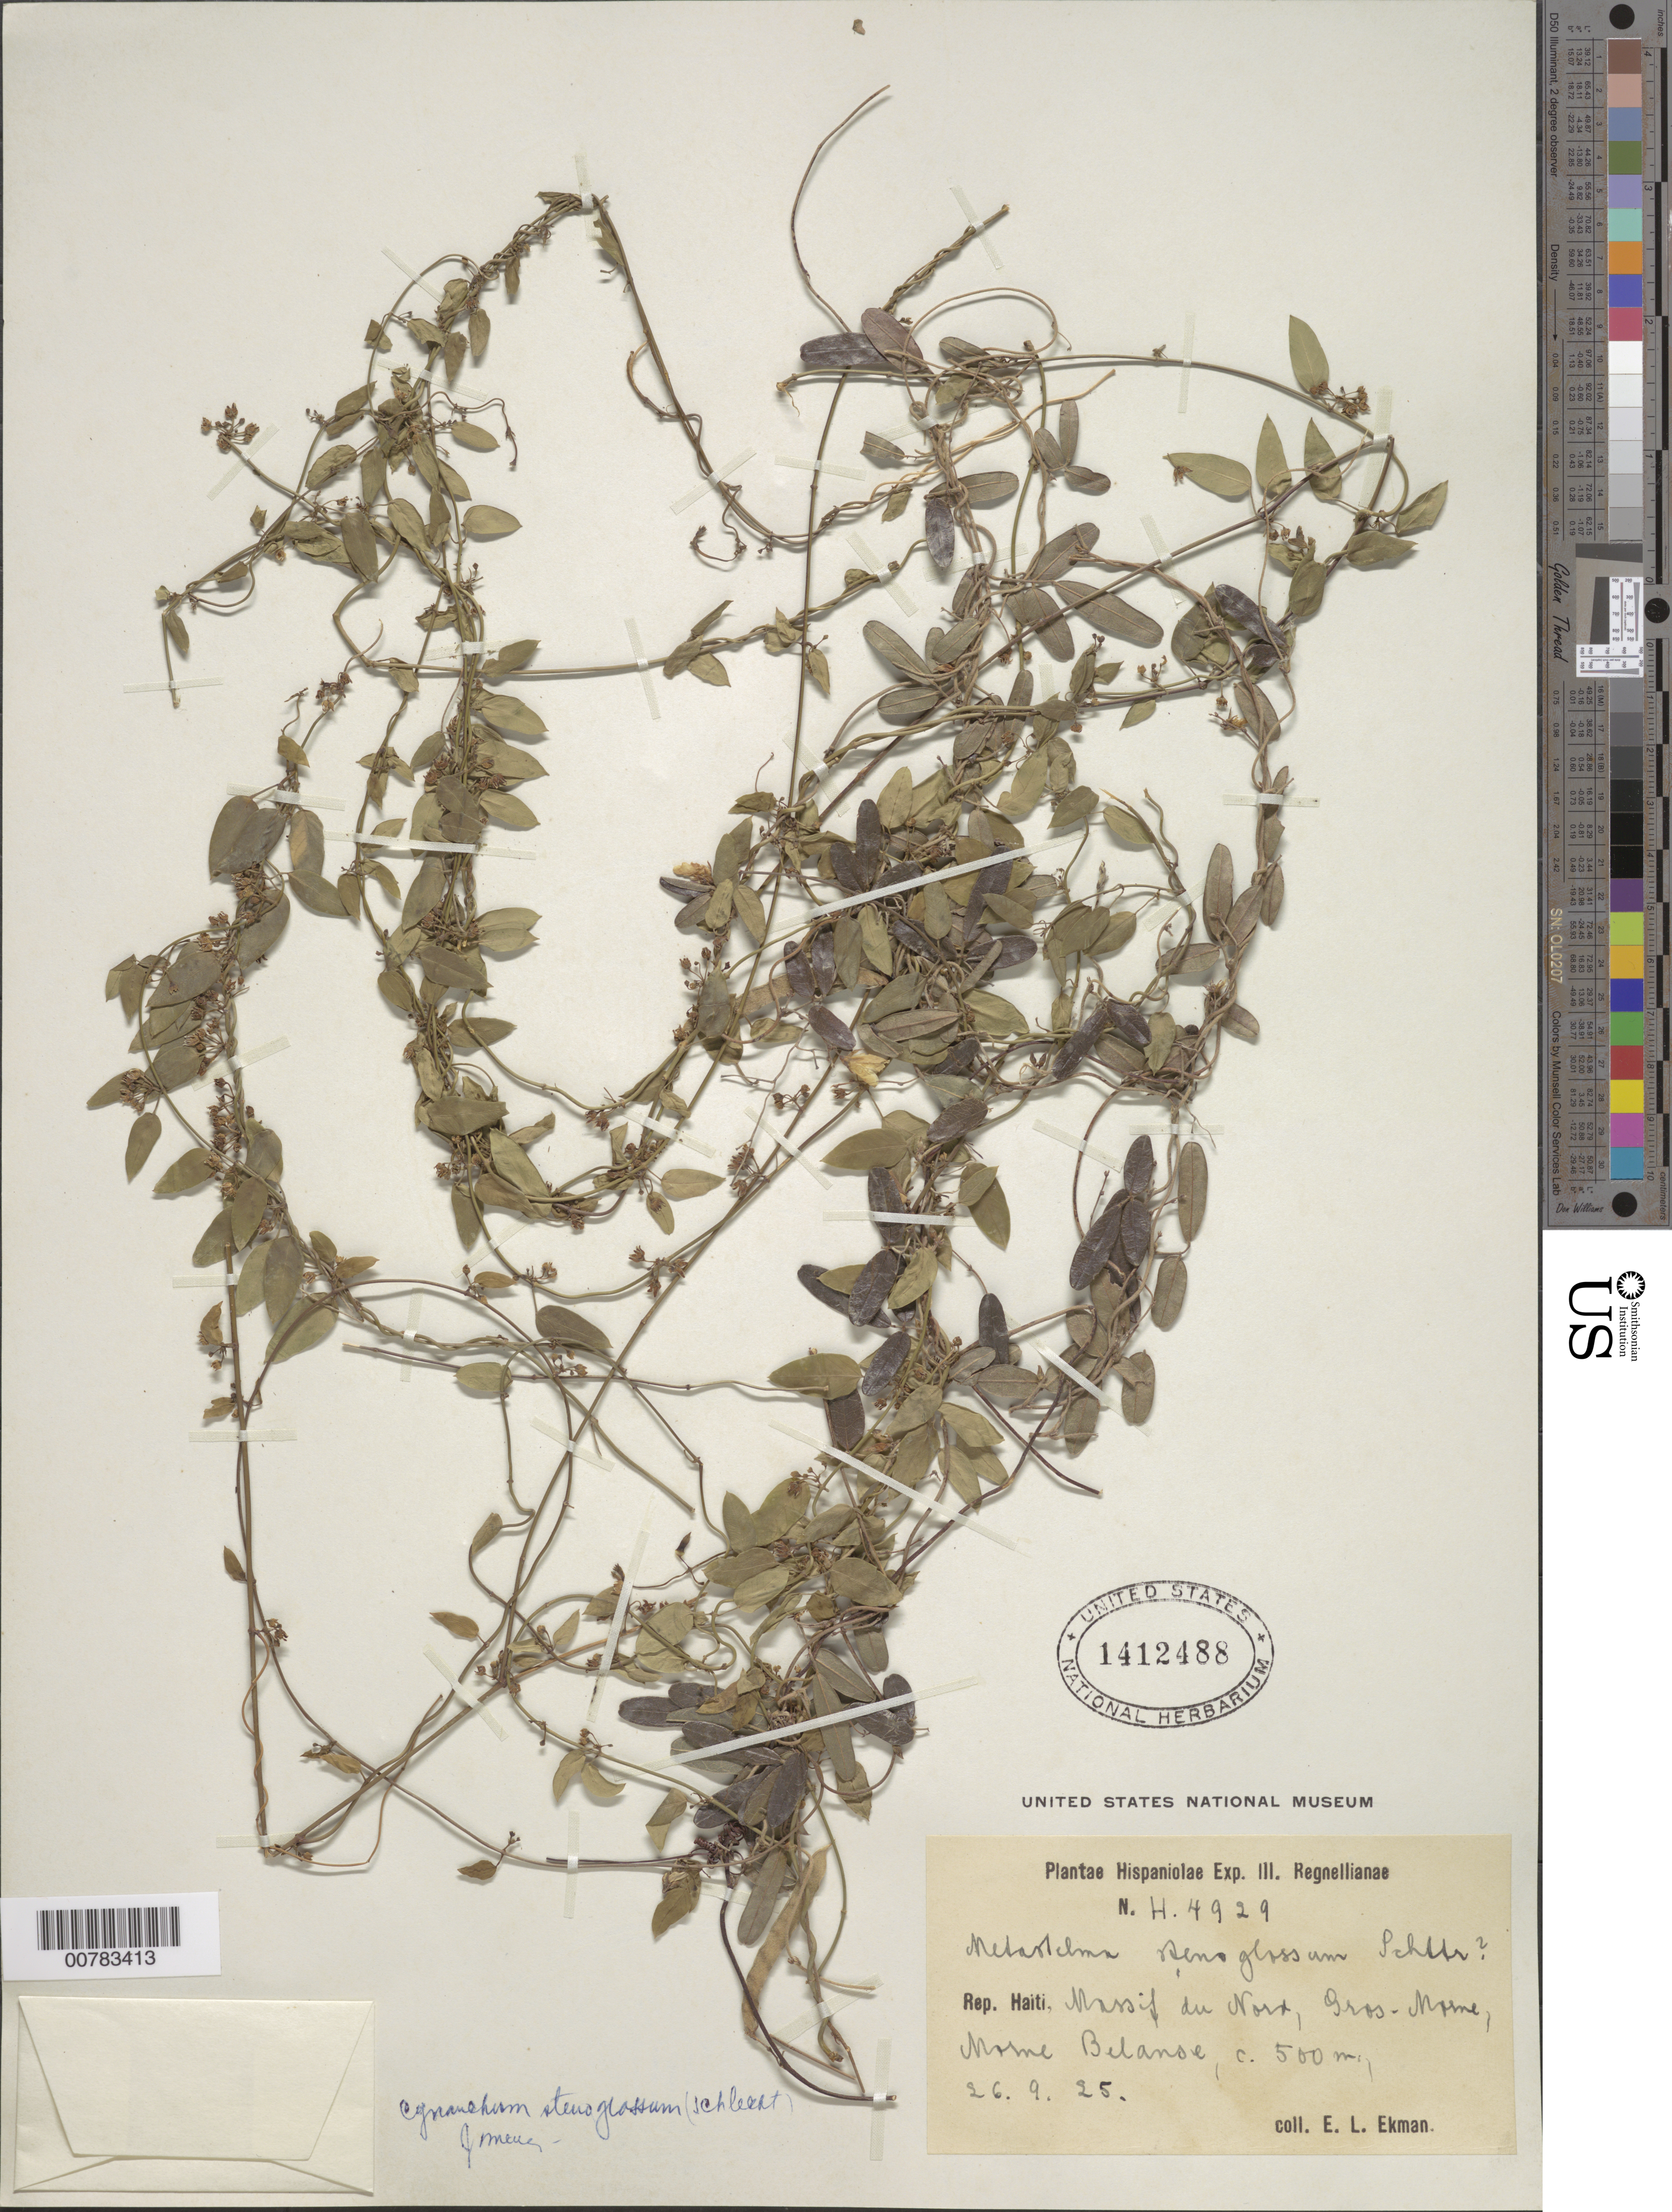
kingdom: Plantae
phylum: Tracheophyta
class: Magnoliopsida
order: Gentianales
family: Apocynaceae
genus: Metastelma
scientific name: Metastelma stenoglossum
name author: Schltr.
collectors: E. L. Ekman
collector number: H 4929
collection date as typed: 26 Sep 1925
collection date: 1925-09-26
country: Haiti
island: Hispaniola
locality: Massif du Nord, Gros Morne, Morne Belanse.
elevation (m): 500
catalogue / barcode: US 1412488